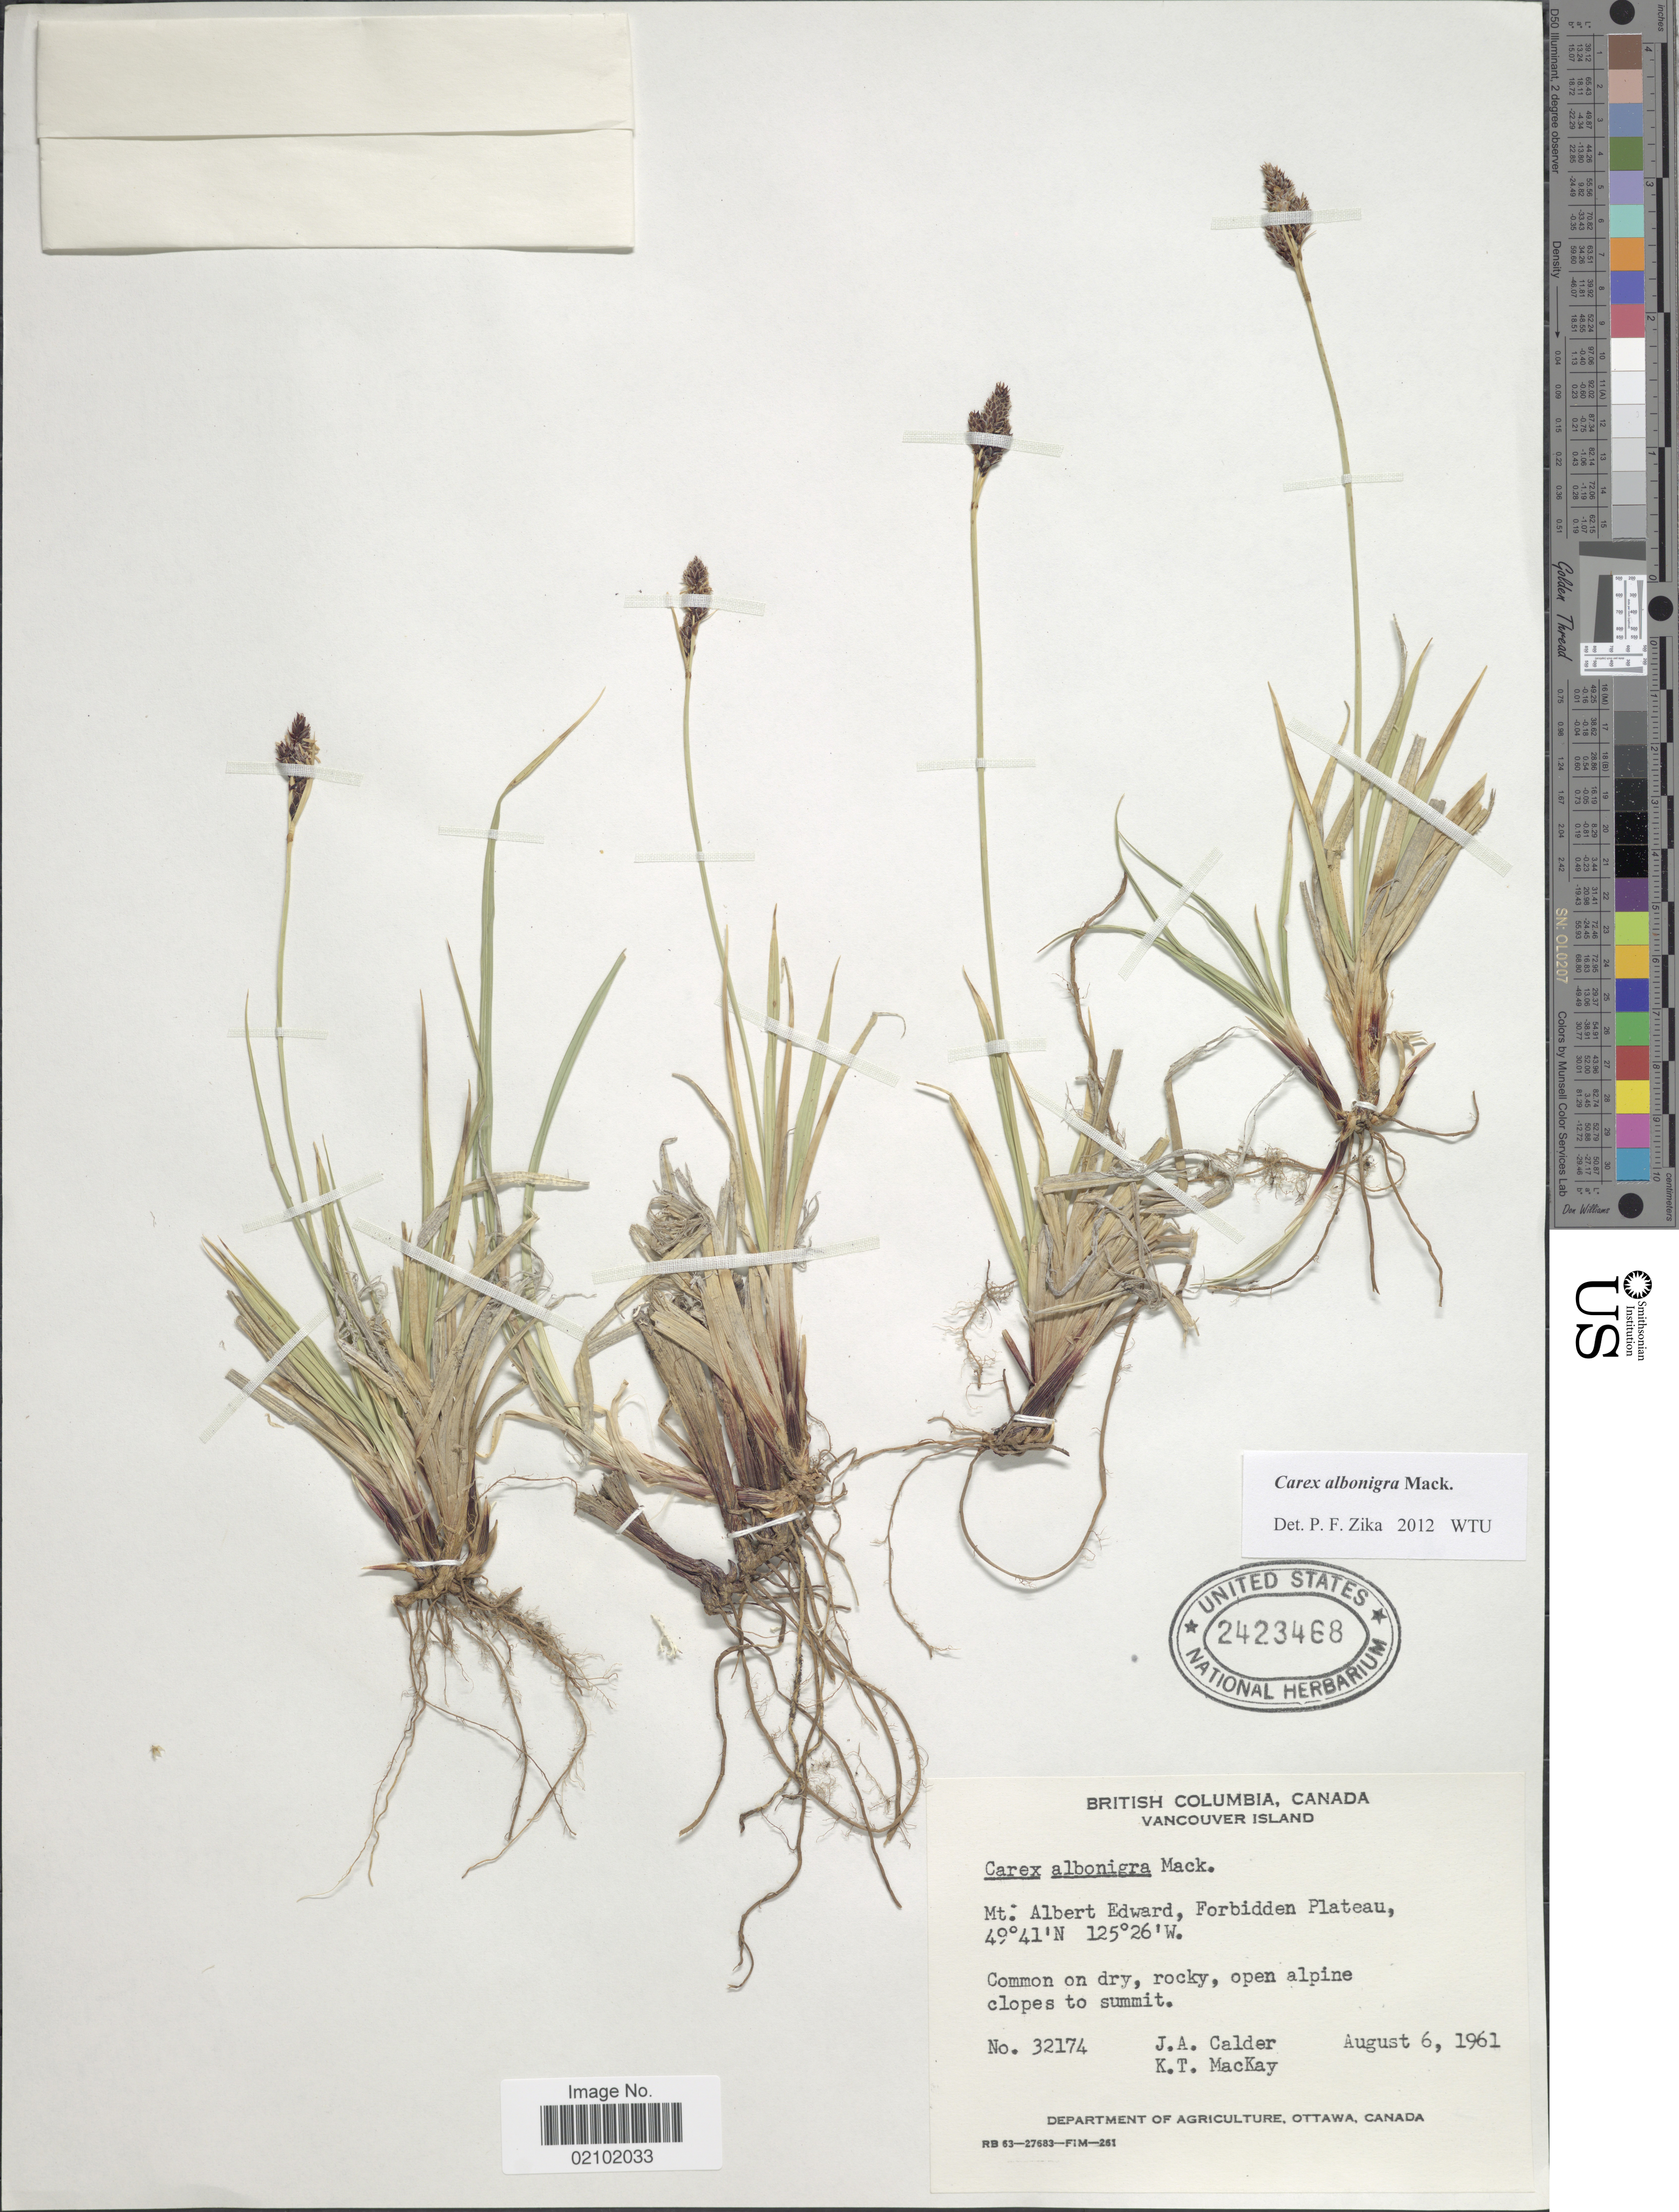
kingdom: Plantae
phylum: Tracheophyta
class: Liliopsida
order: Poales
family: Cyperaceae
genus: Carex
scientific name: Carex albonigra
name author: Mack.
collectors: J. A. Calder & K. T. Mackay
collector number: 32174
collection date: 1961-08-06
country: Canada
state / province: British Columbia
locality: Vancouver Island. Mt. Albert Edward, Forbidden Plateau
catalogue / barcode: US 2423468